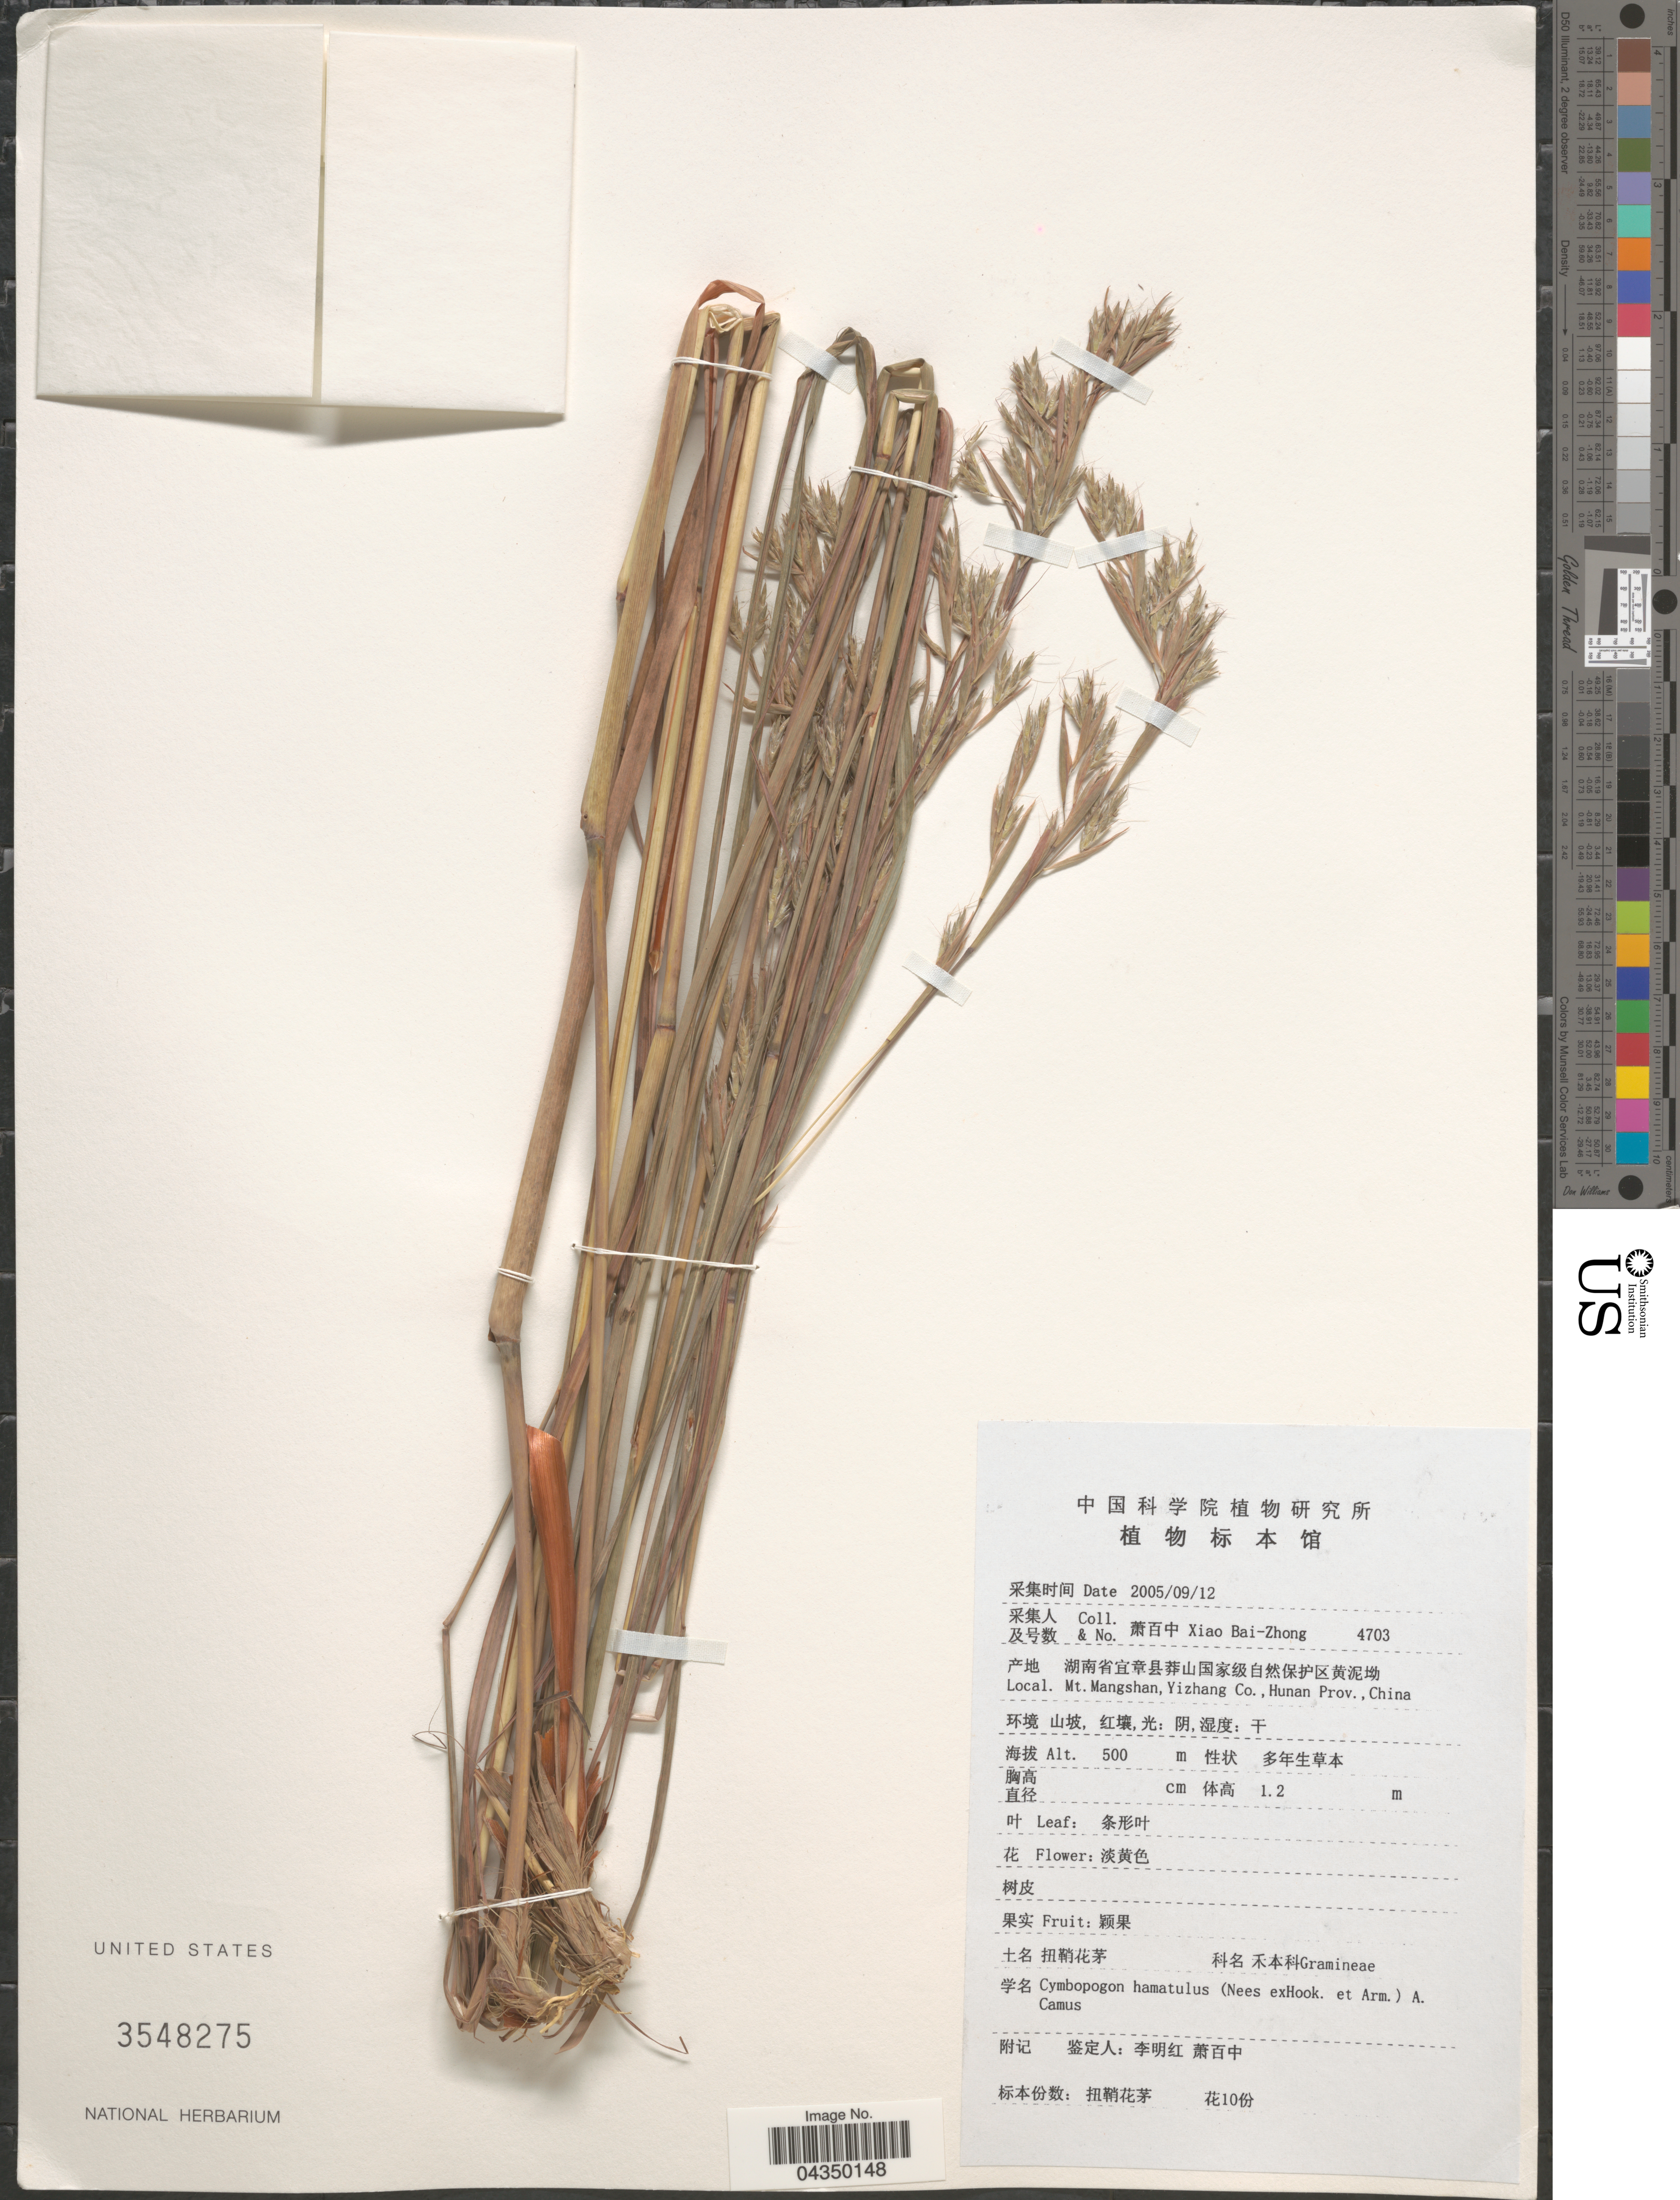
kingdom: Plantae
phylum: Tracheophyta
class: Liliopsida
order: Poales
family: Poaceae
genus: Cymbopogon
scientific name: Cymbopogon tortilis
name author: (J. Presl) A. Camus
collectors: B. Z. Xiao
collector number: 4703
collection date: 2005-09-12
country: China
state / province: Hunan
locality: Mt. Mangshan, Yizhang Co., Hunan Prov.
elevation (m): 500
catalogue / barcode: US 3548275